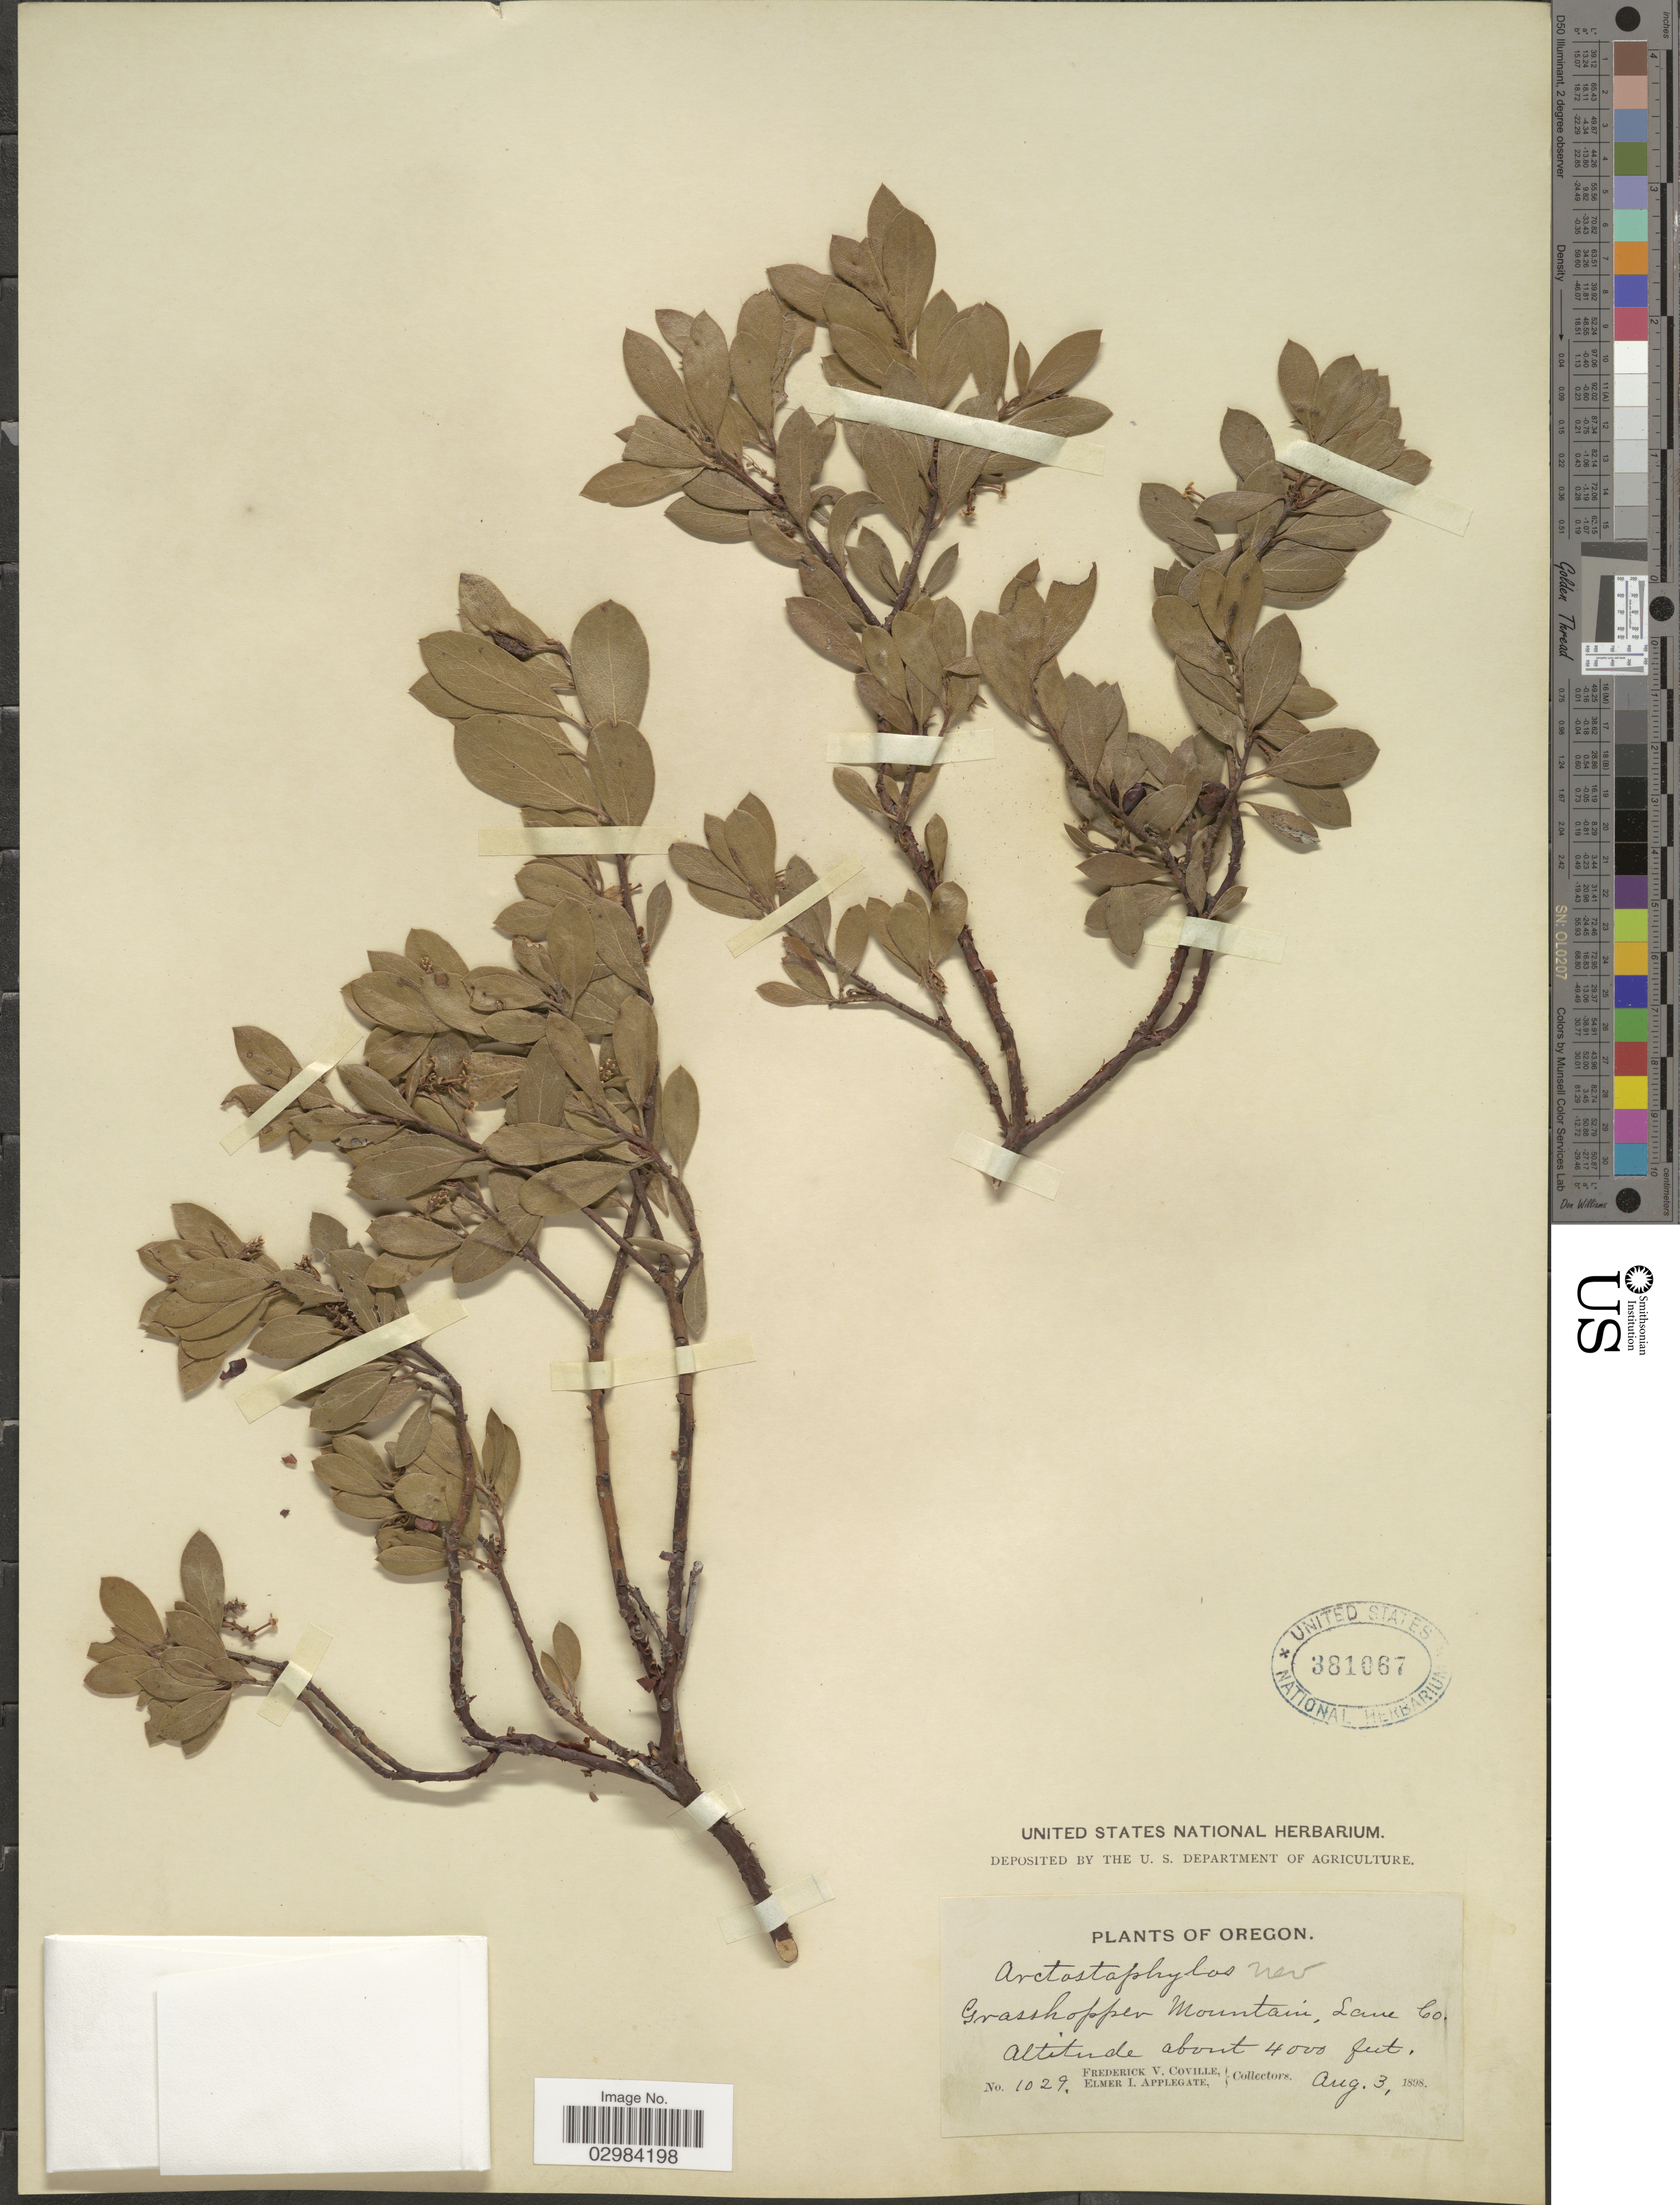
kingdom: Plantae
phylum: Tracheophyta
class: Magnoliopsida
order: Ericales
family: Ericaceae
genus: Arctostaphylos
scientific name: Arctostaphylos nevadensis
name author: A. Gray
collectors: F. V. Coville & E. I. Applegate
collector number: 1029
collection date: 1898-08-03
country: United States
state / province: Oregon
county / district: Lane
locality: Grasshopper Mountain, Lane Co.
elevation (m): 1219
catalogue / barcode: US 381067